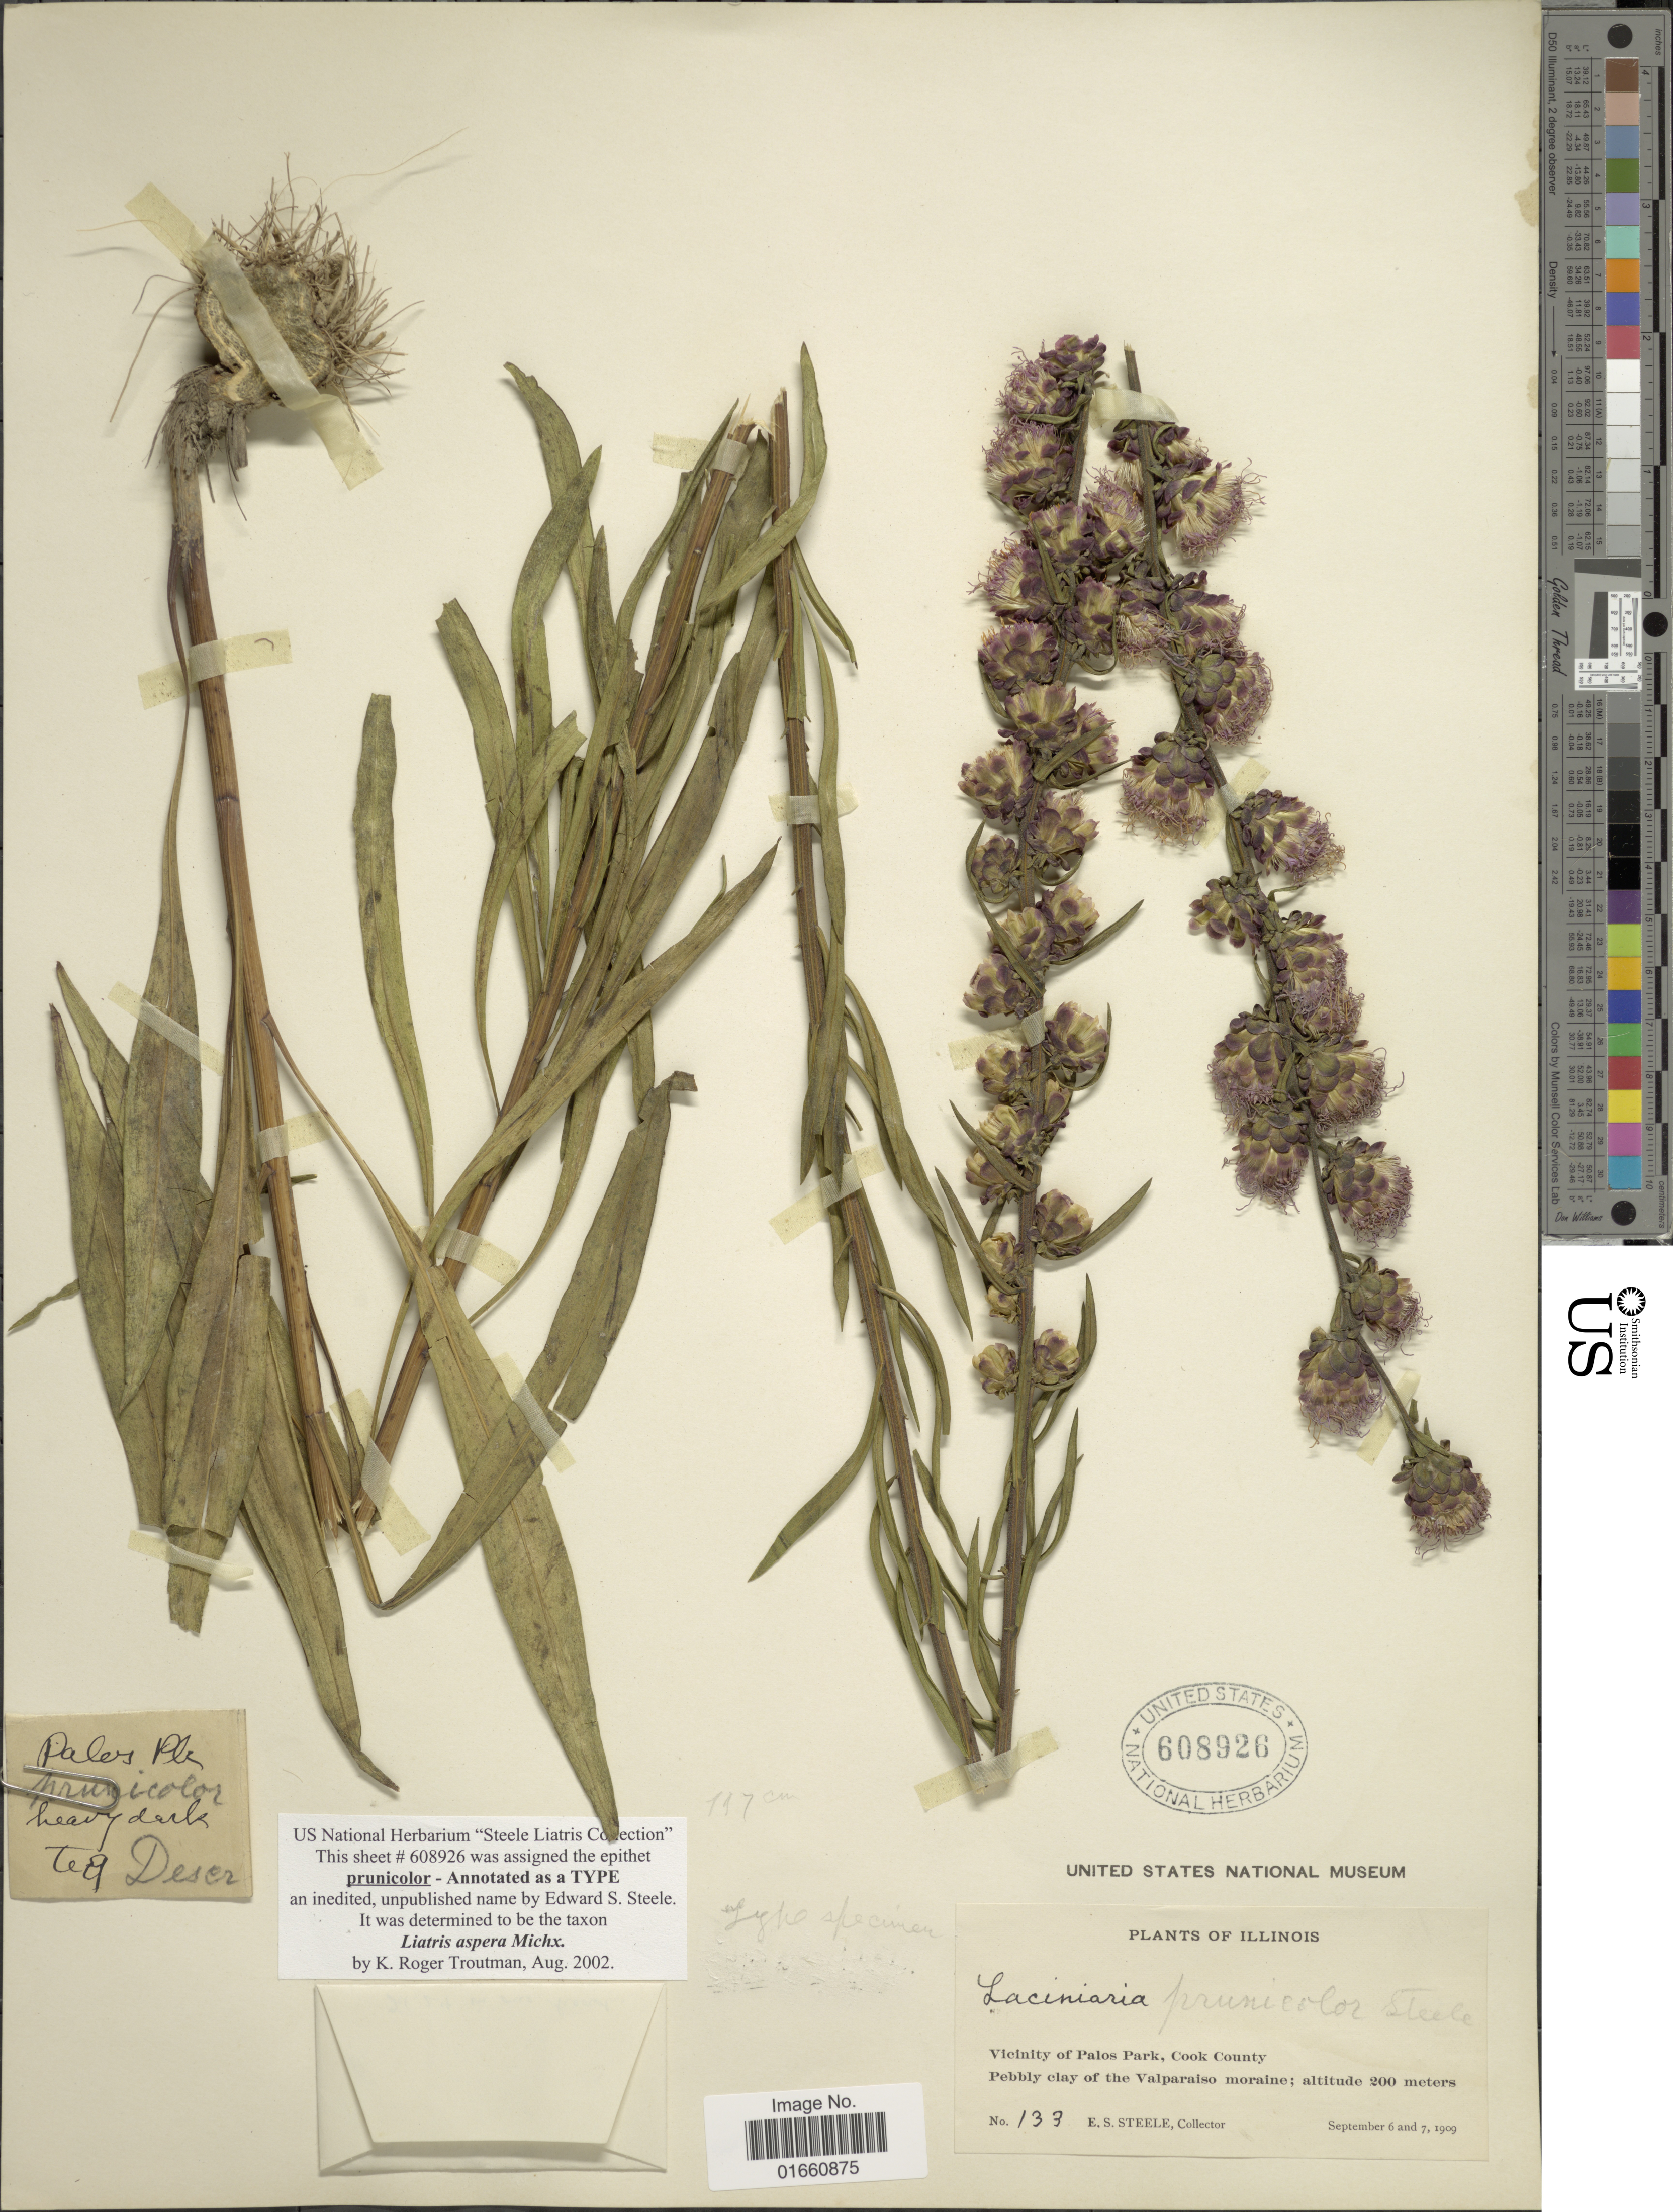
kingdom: Plantae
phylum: Tracheophyta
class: Magnoliopsida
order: Asterales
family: Asteraceae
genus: Liatris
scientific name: Liatris aspera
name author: Michx.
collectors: E. Steele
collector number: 133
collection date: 1909-09-06/1909-09-07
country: United States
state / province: Illinois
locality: Vicinity of Palos Park, Cook County, Pebbly caly of the Valparaiso moraine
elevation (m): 200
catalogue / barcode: US 608926